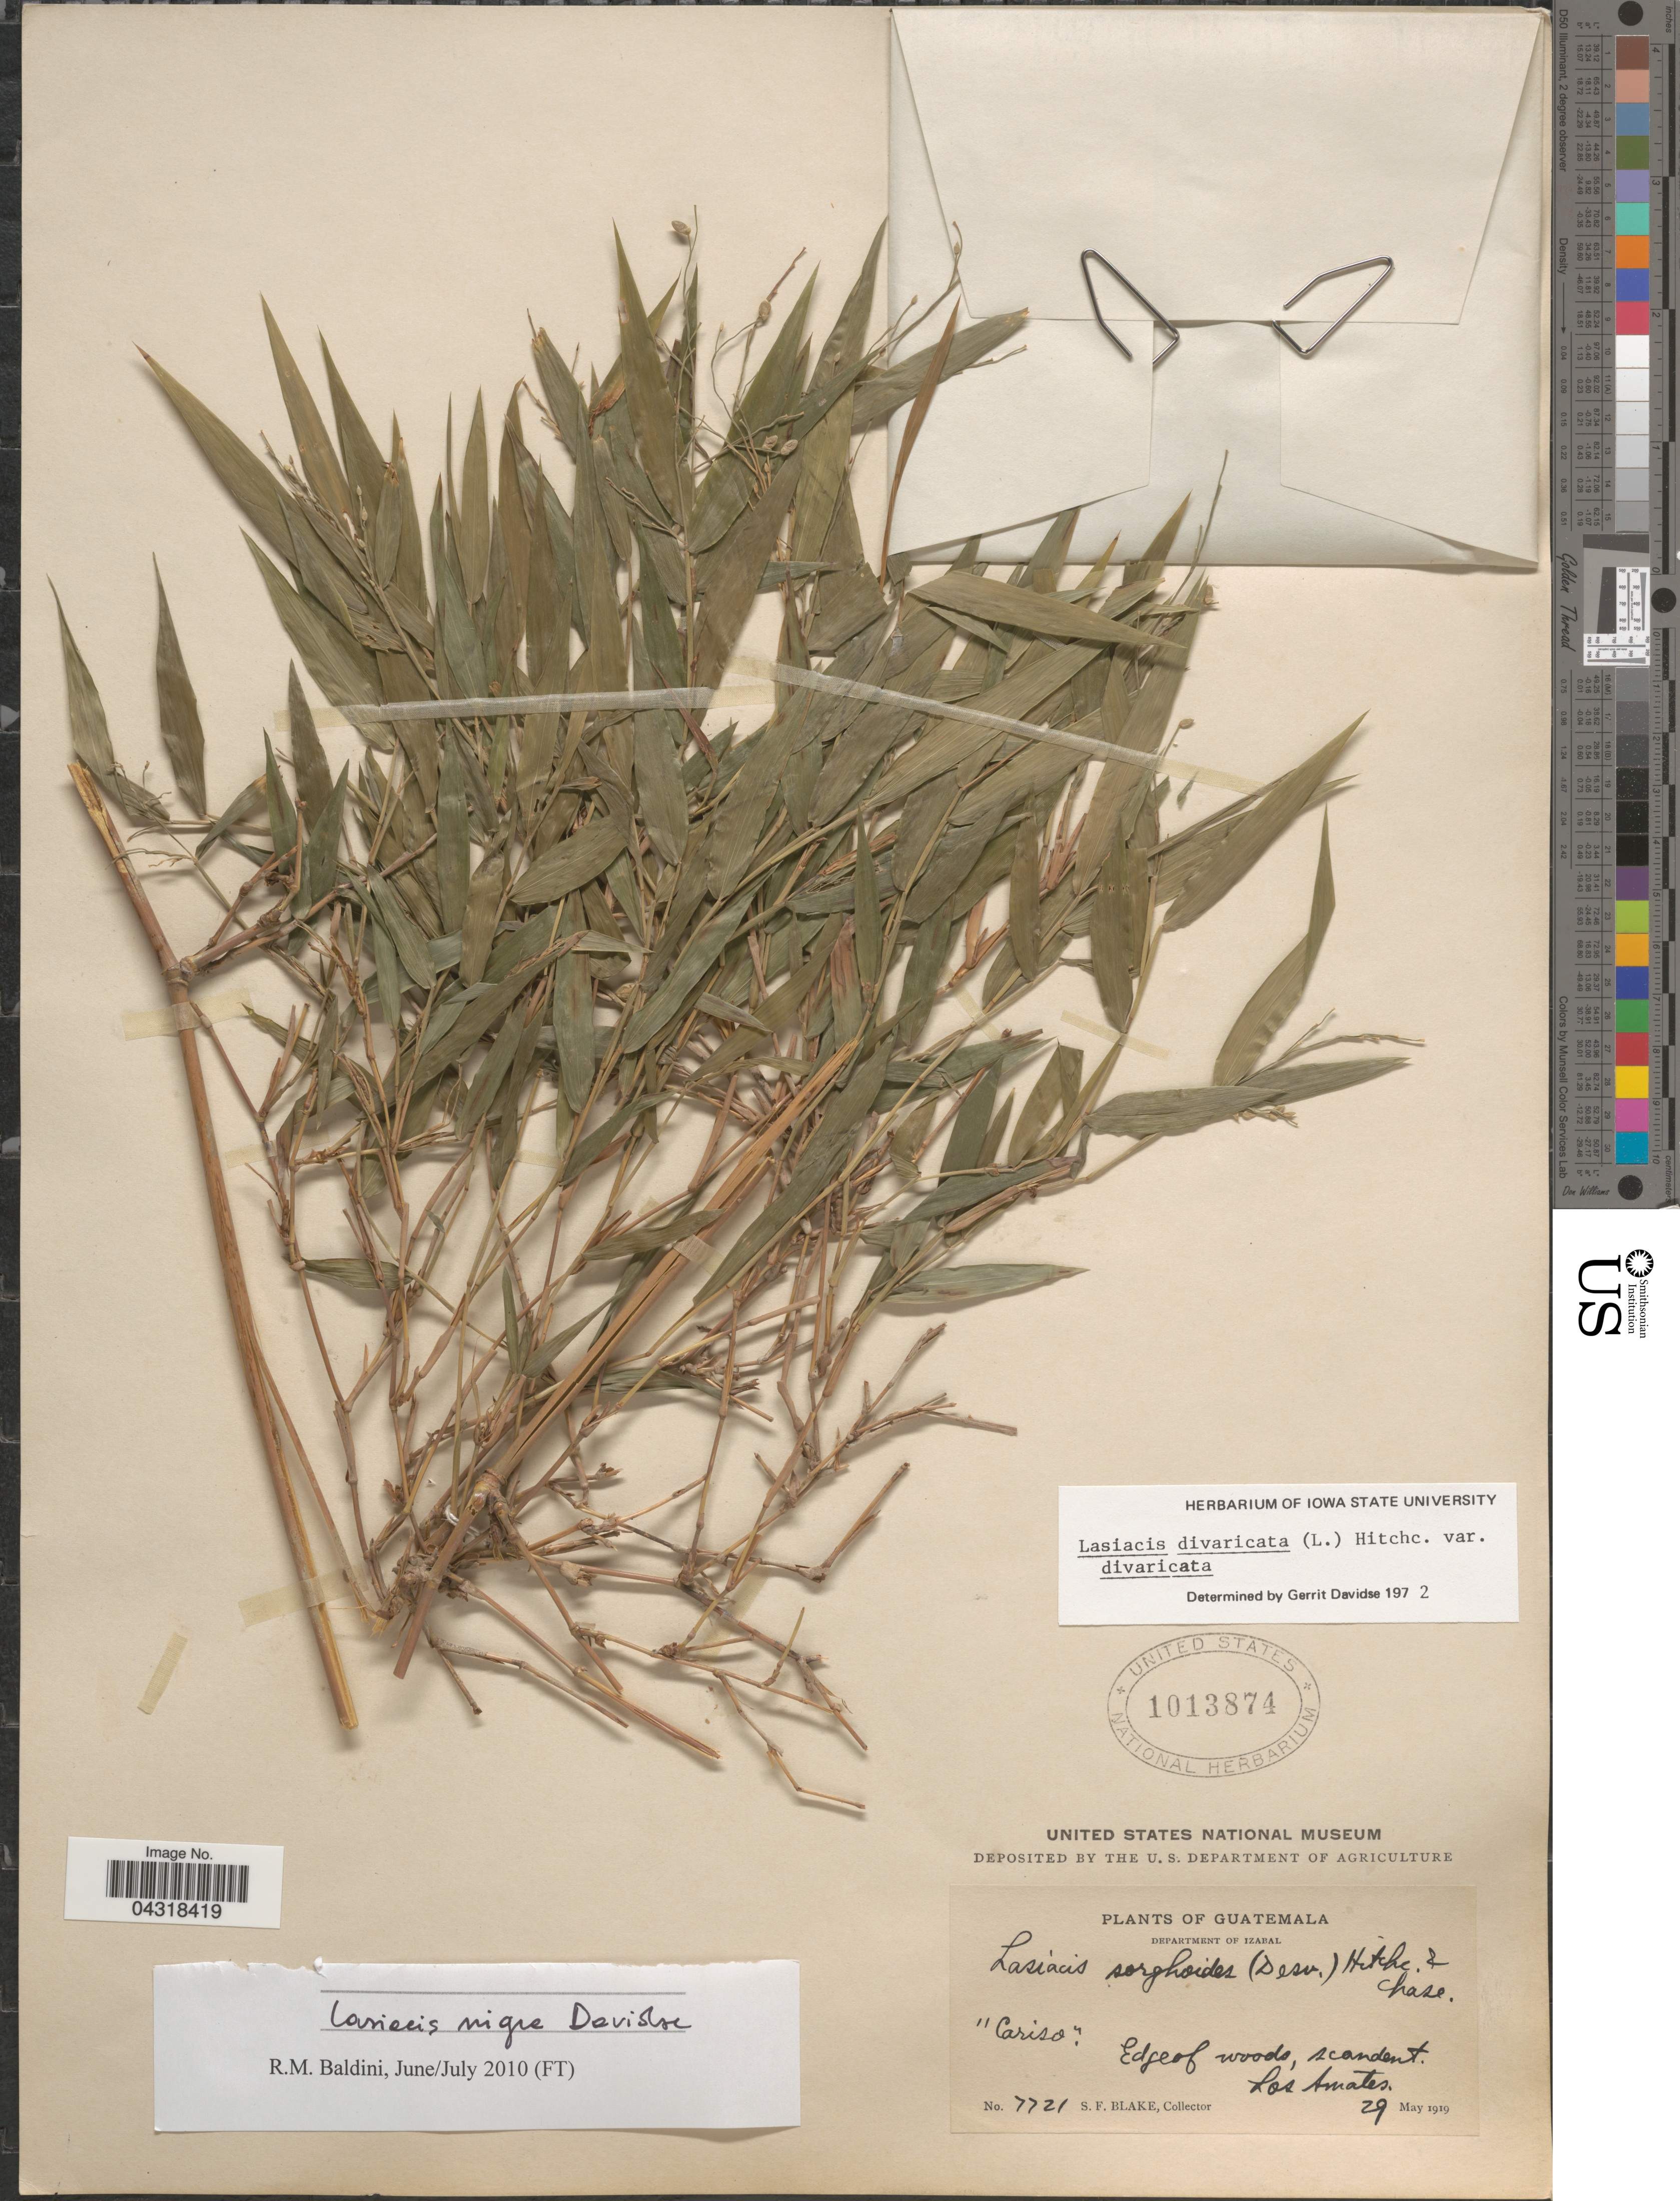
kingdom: Plantae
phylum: Tracheophyta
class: Liliopsida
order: Poales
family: Poaceae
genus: Lasiacis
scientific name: Lasiacis divaricata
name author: (L.) Hitchc.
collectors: S. Blake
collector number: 7721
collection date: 1919-05-29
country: Guatemala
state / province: Izabal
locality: Department of Izabal. "Cariso". Los Amates.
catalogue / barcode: US 1013874